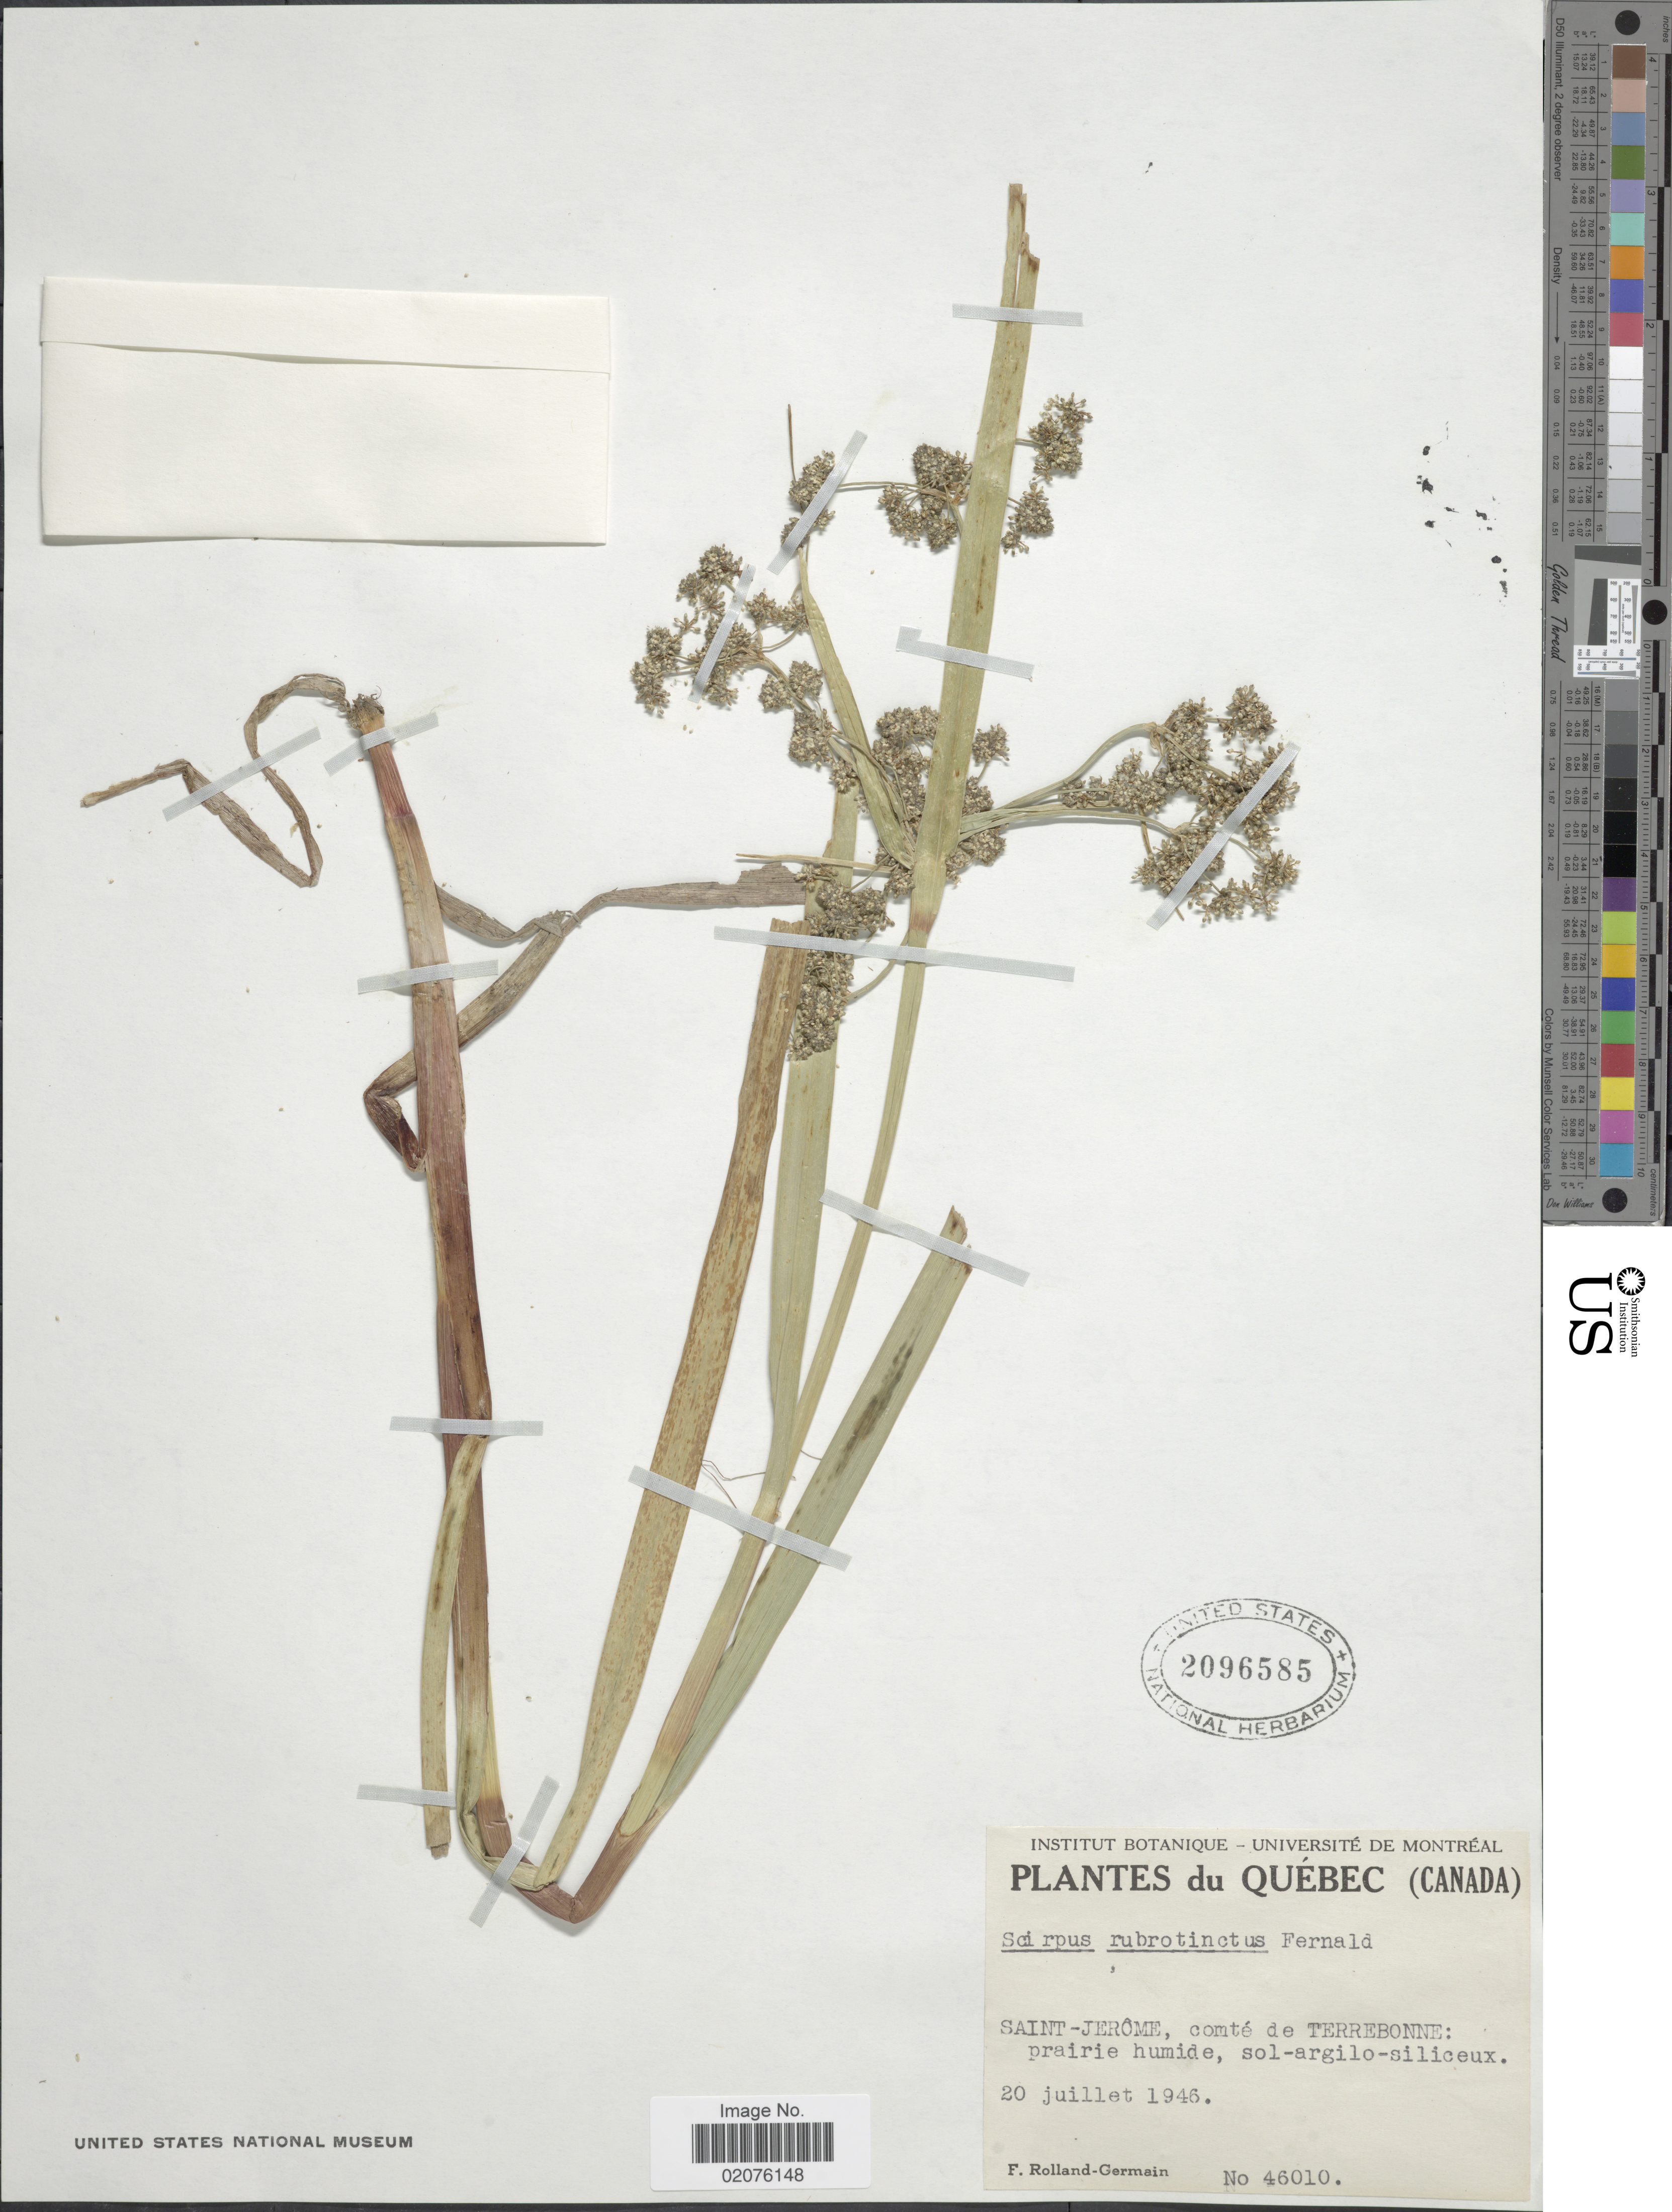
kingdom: Plantae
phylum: Tracheophyta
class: Liliopsida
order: Poales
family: Cyperaceae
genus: Scirpus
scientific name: Scirpus microcarpus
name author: J. Presl & C. Presl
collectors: Rolland-Germain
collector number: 46010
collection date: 1946-07-20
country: Canada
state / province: Quebec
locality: Saint-Jerome, comte de terrebonne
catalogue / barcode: US 2096585